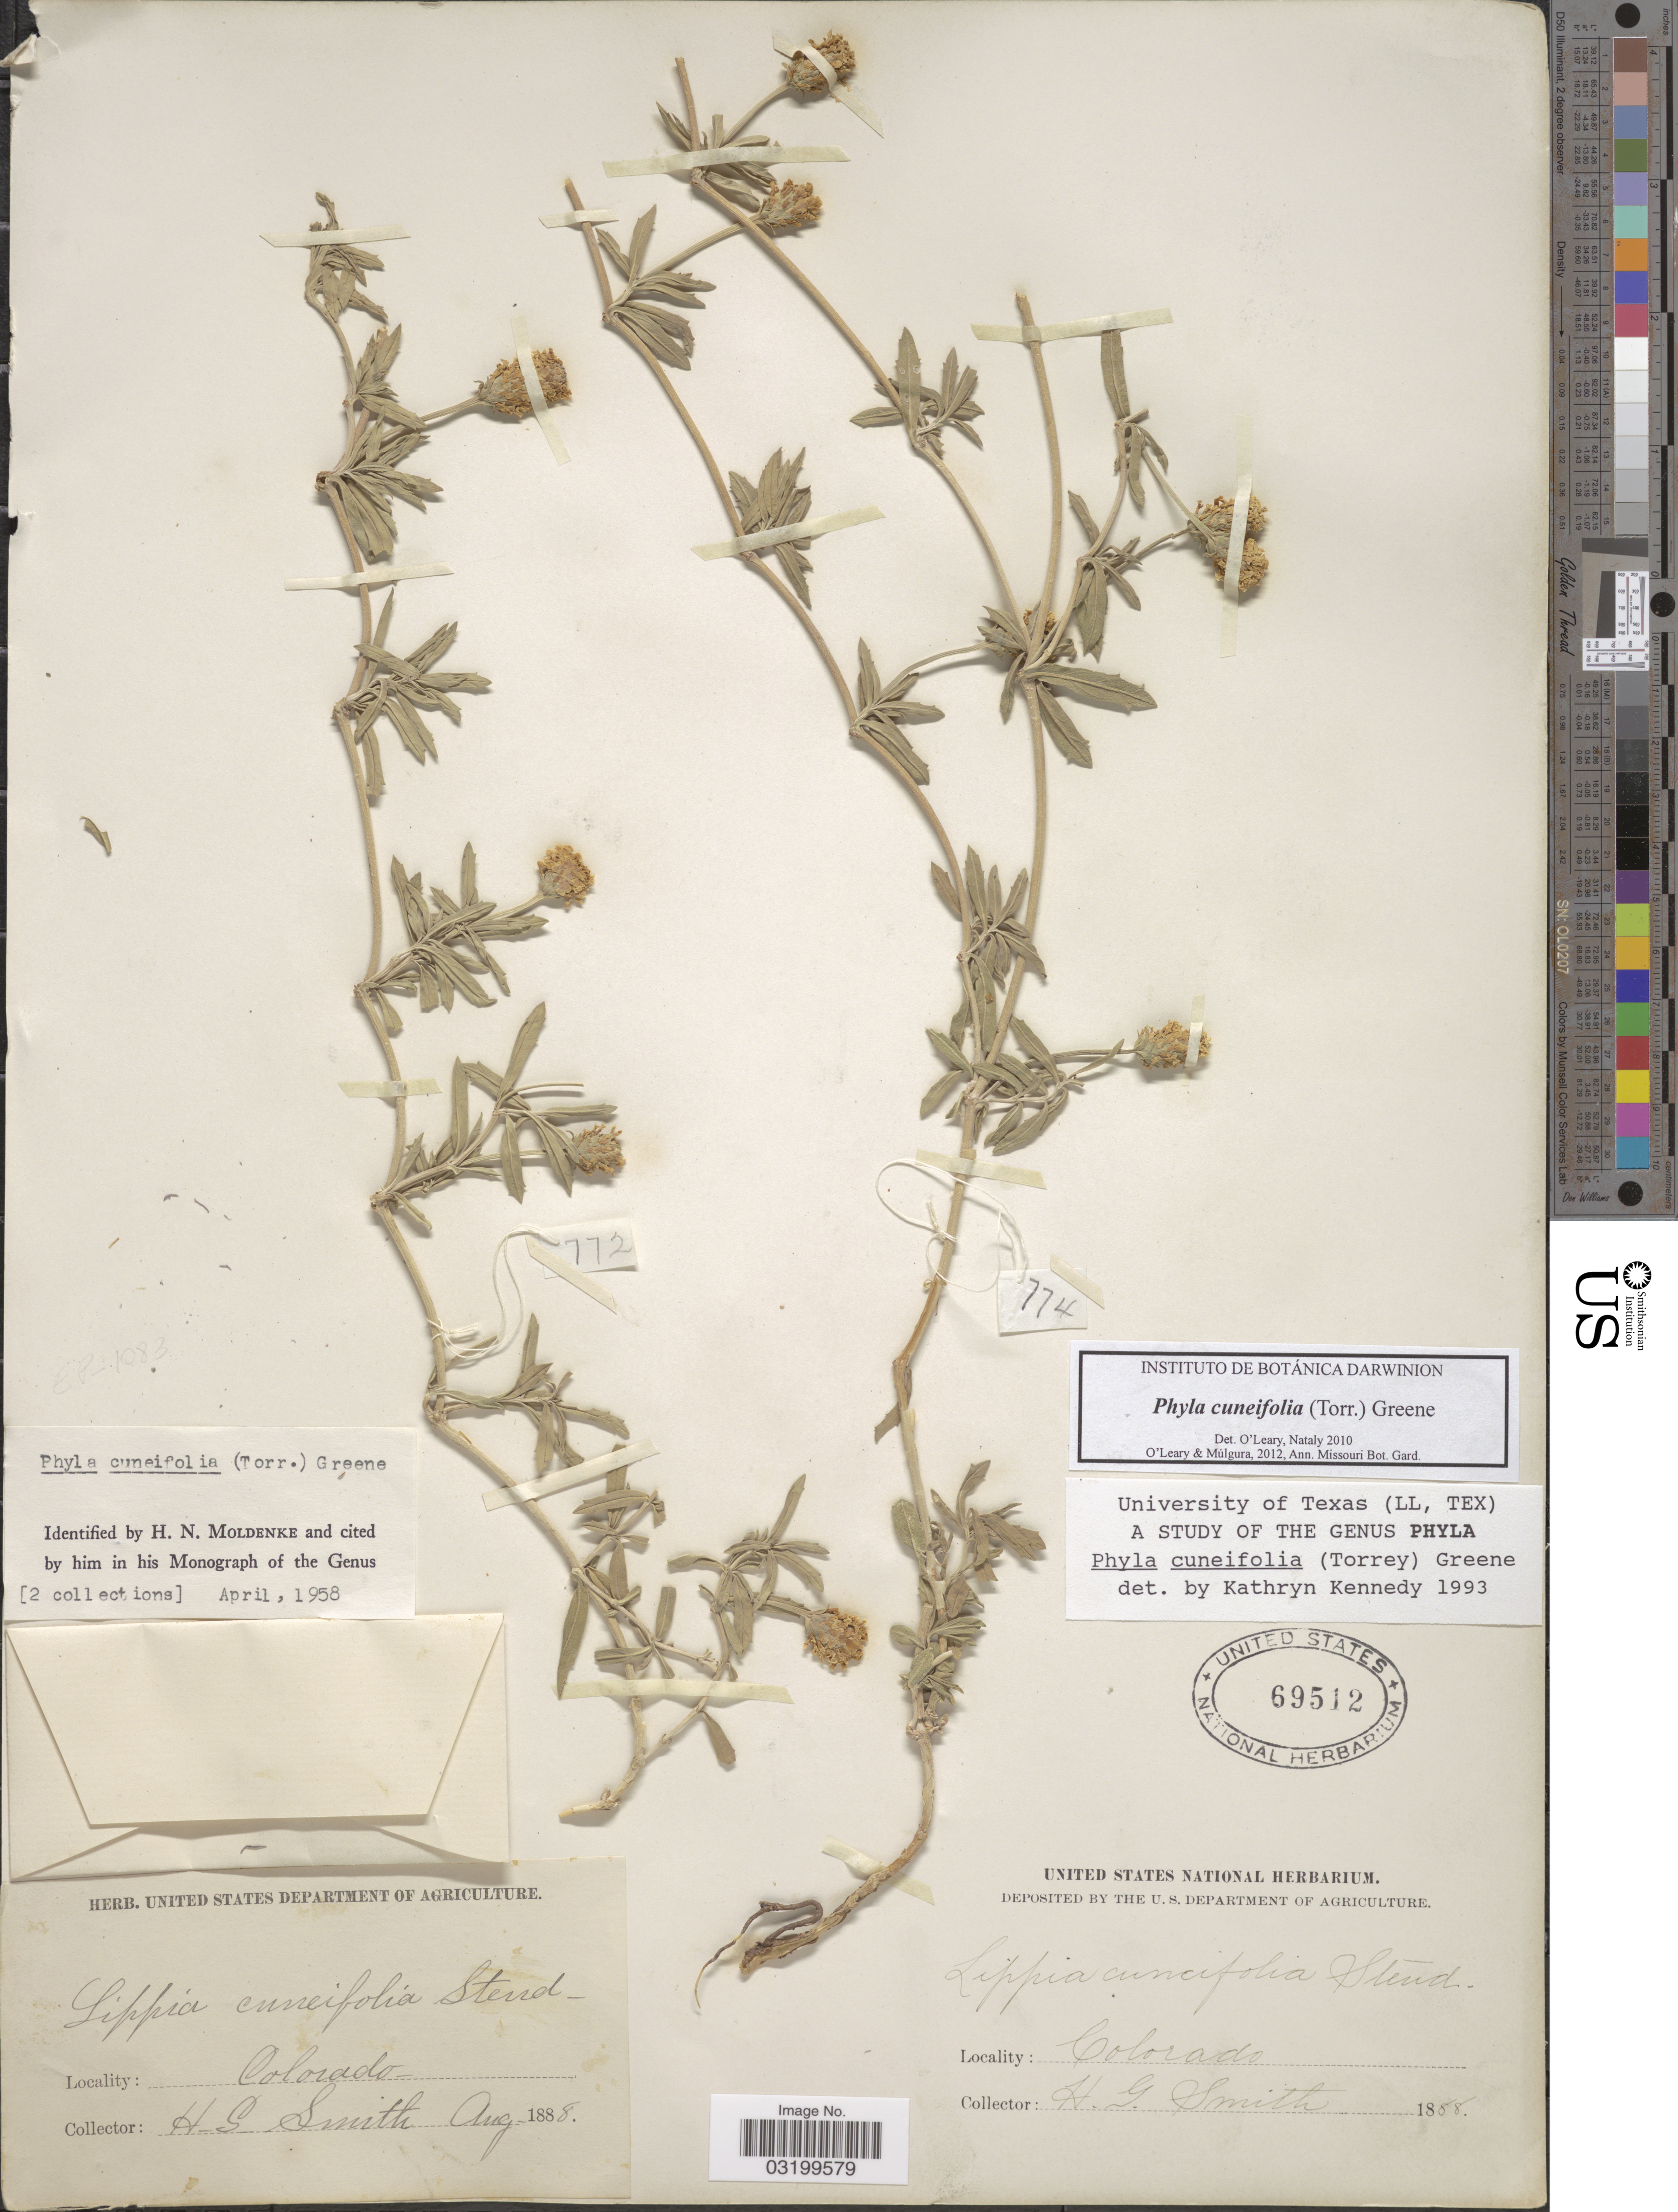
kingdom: Plantae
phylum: Tracheophyta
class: Magnoliopsida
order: Lamiales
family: Verbenaceae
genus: Phyla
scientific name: Phyla cuneifolia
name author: (Torr.) Greene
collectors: H. Smith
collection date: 1888-08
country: United States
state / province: Colorado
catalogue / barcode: US 69512